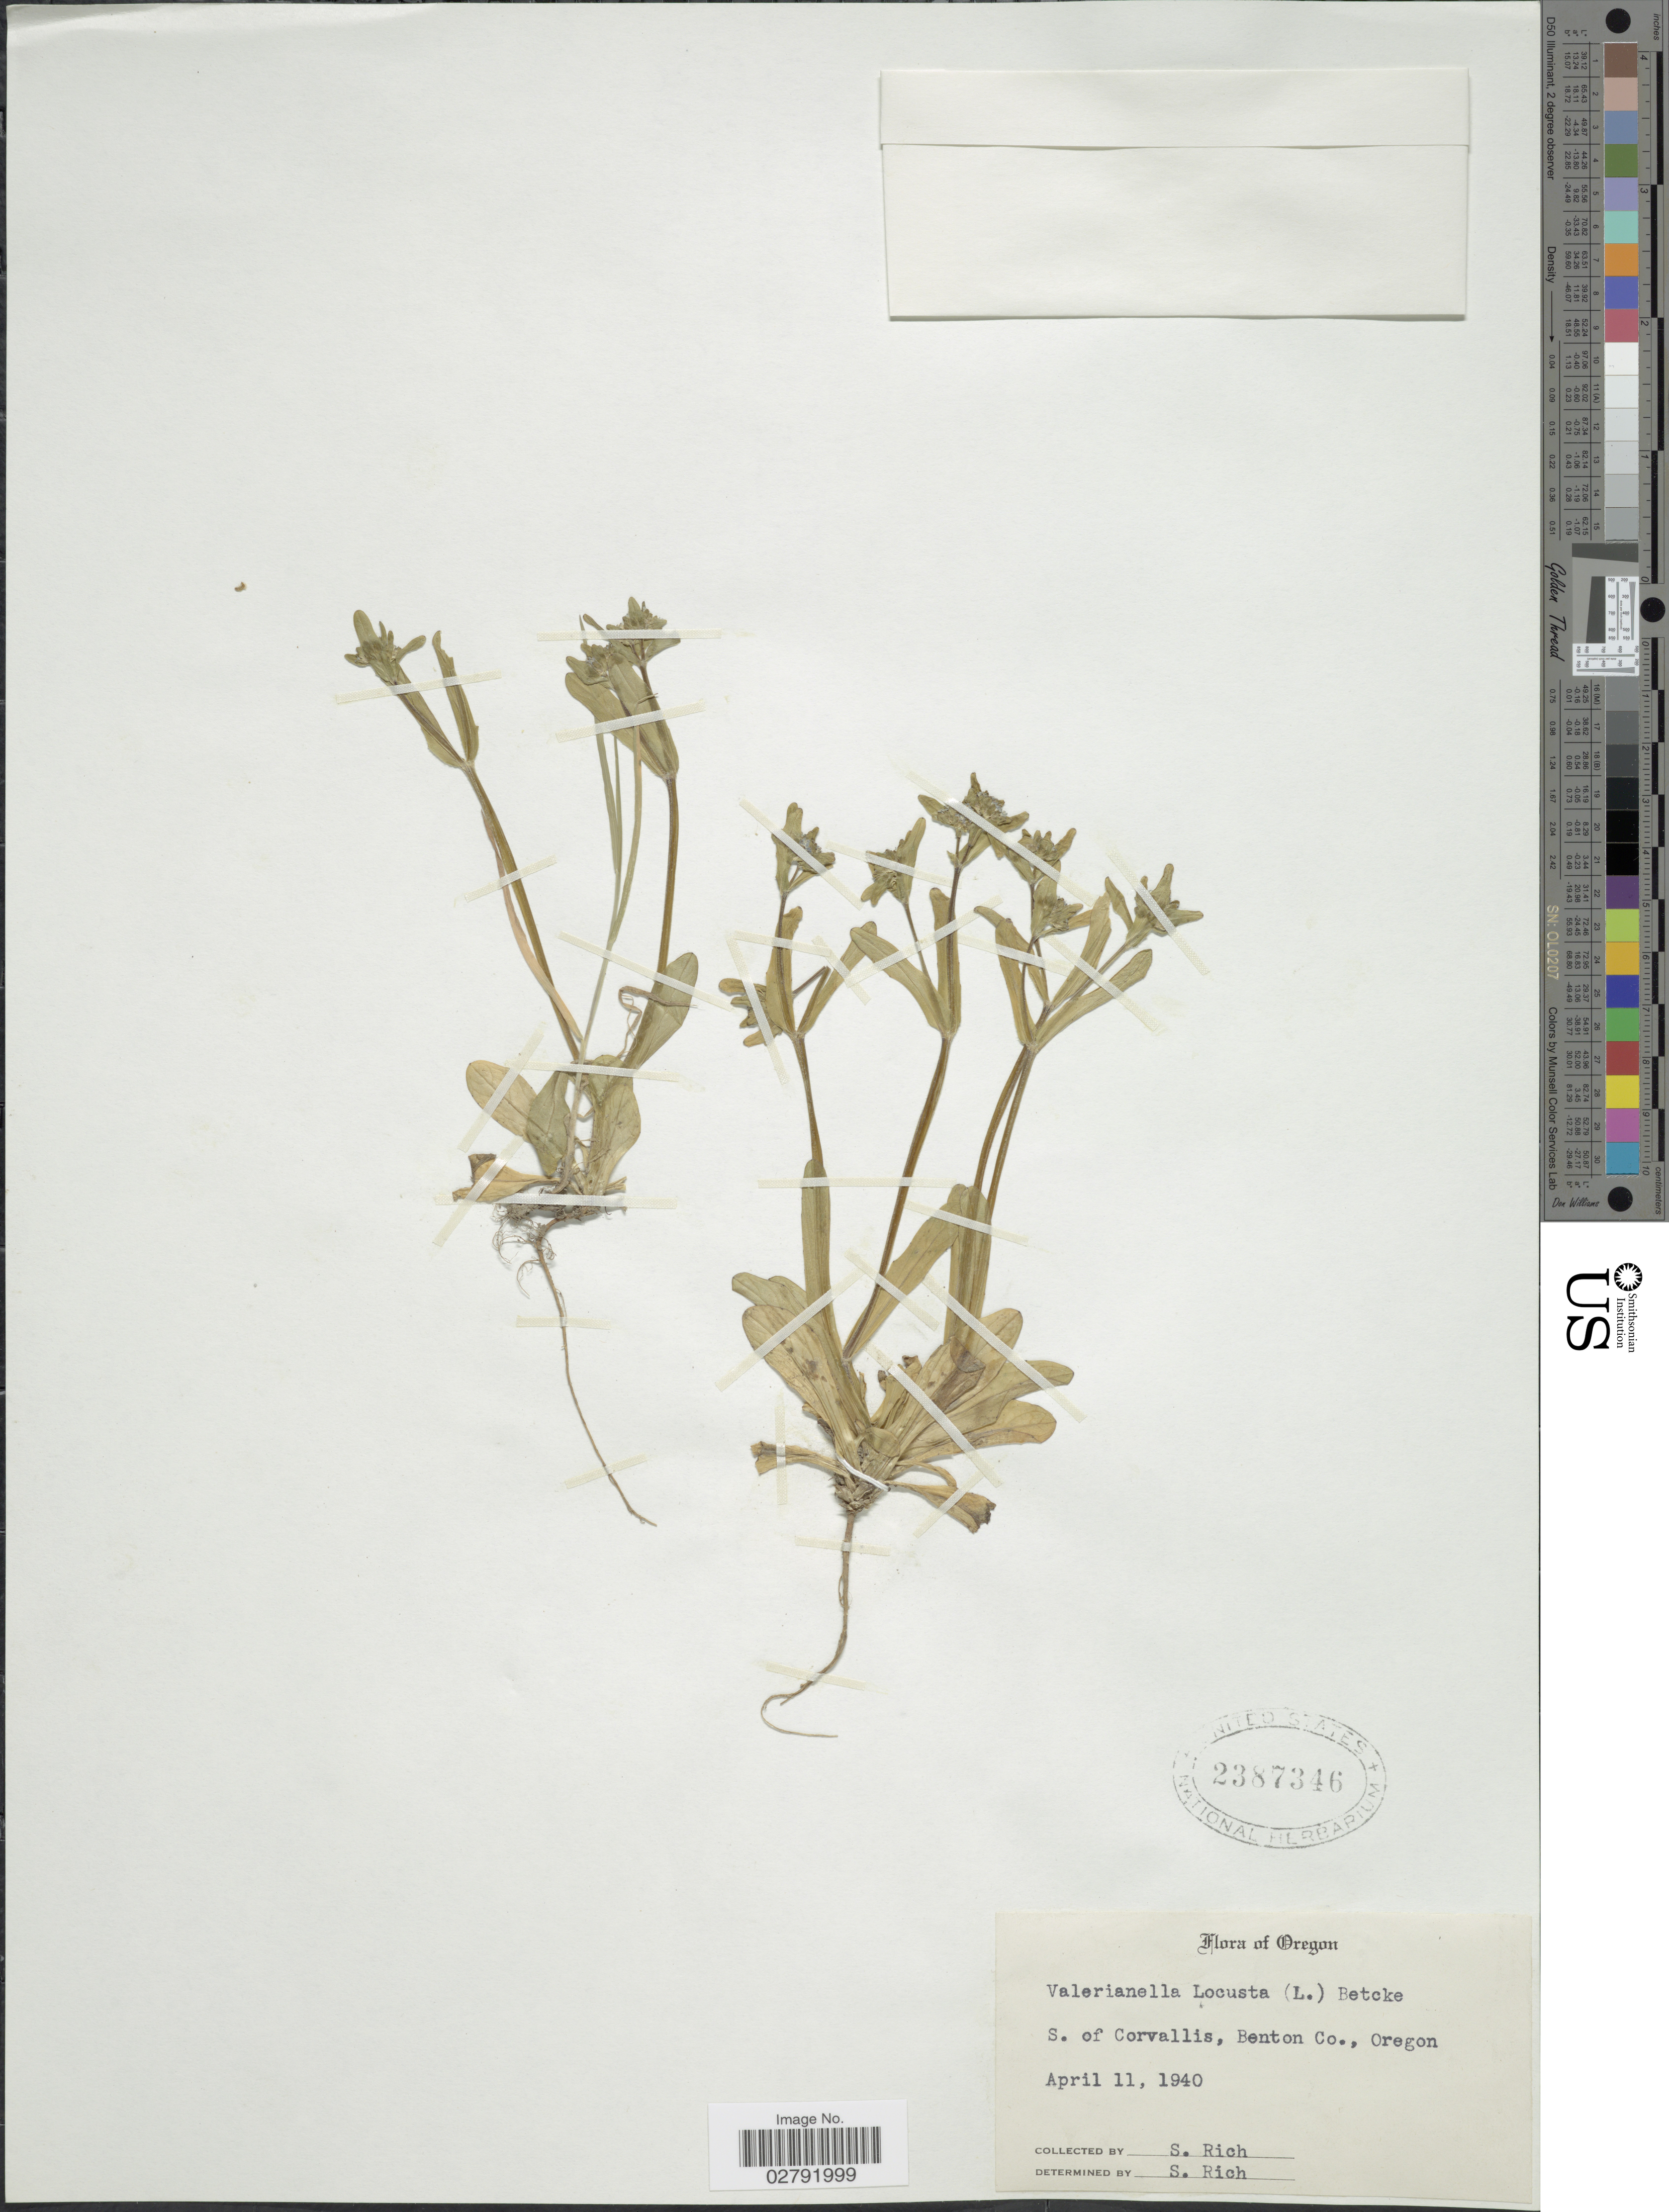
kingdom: Plantae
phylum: Tracheophyta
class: Magnoliopsida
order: Dipsacales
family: Caprifoliaceae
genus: Valerianella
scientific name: Valerianella olitoria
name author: (L.) Pollich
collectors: S. Rich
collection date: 1940-04-11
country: United States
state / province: Oregon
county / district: Benton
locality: S. of Corvallis, Benton Co.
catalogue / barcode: US 2387346